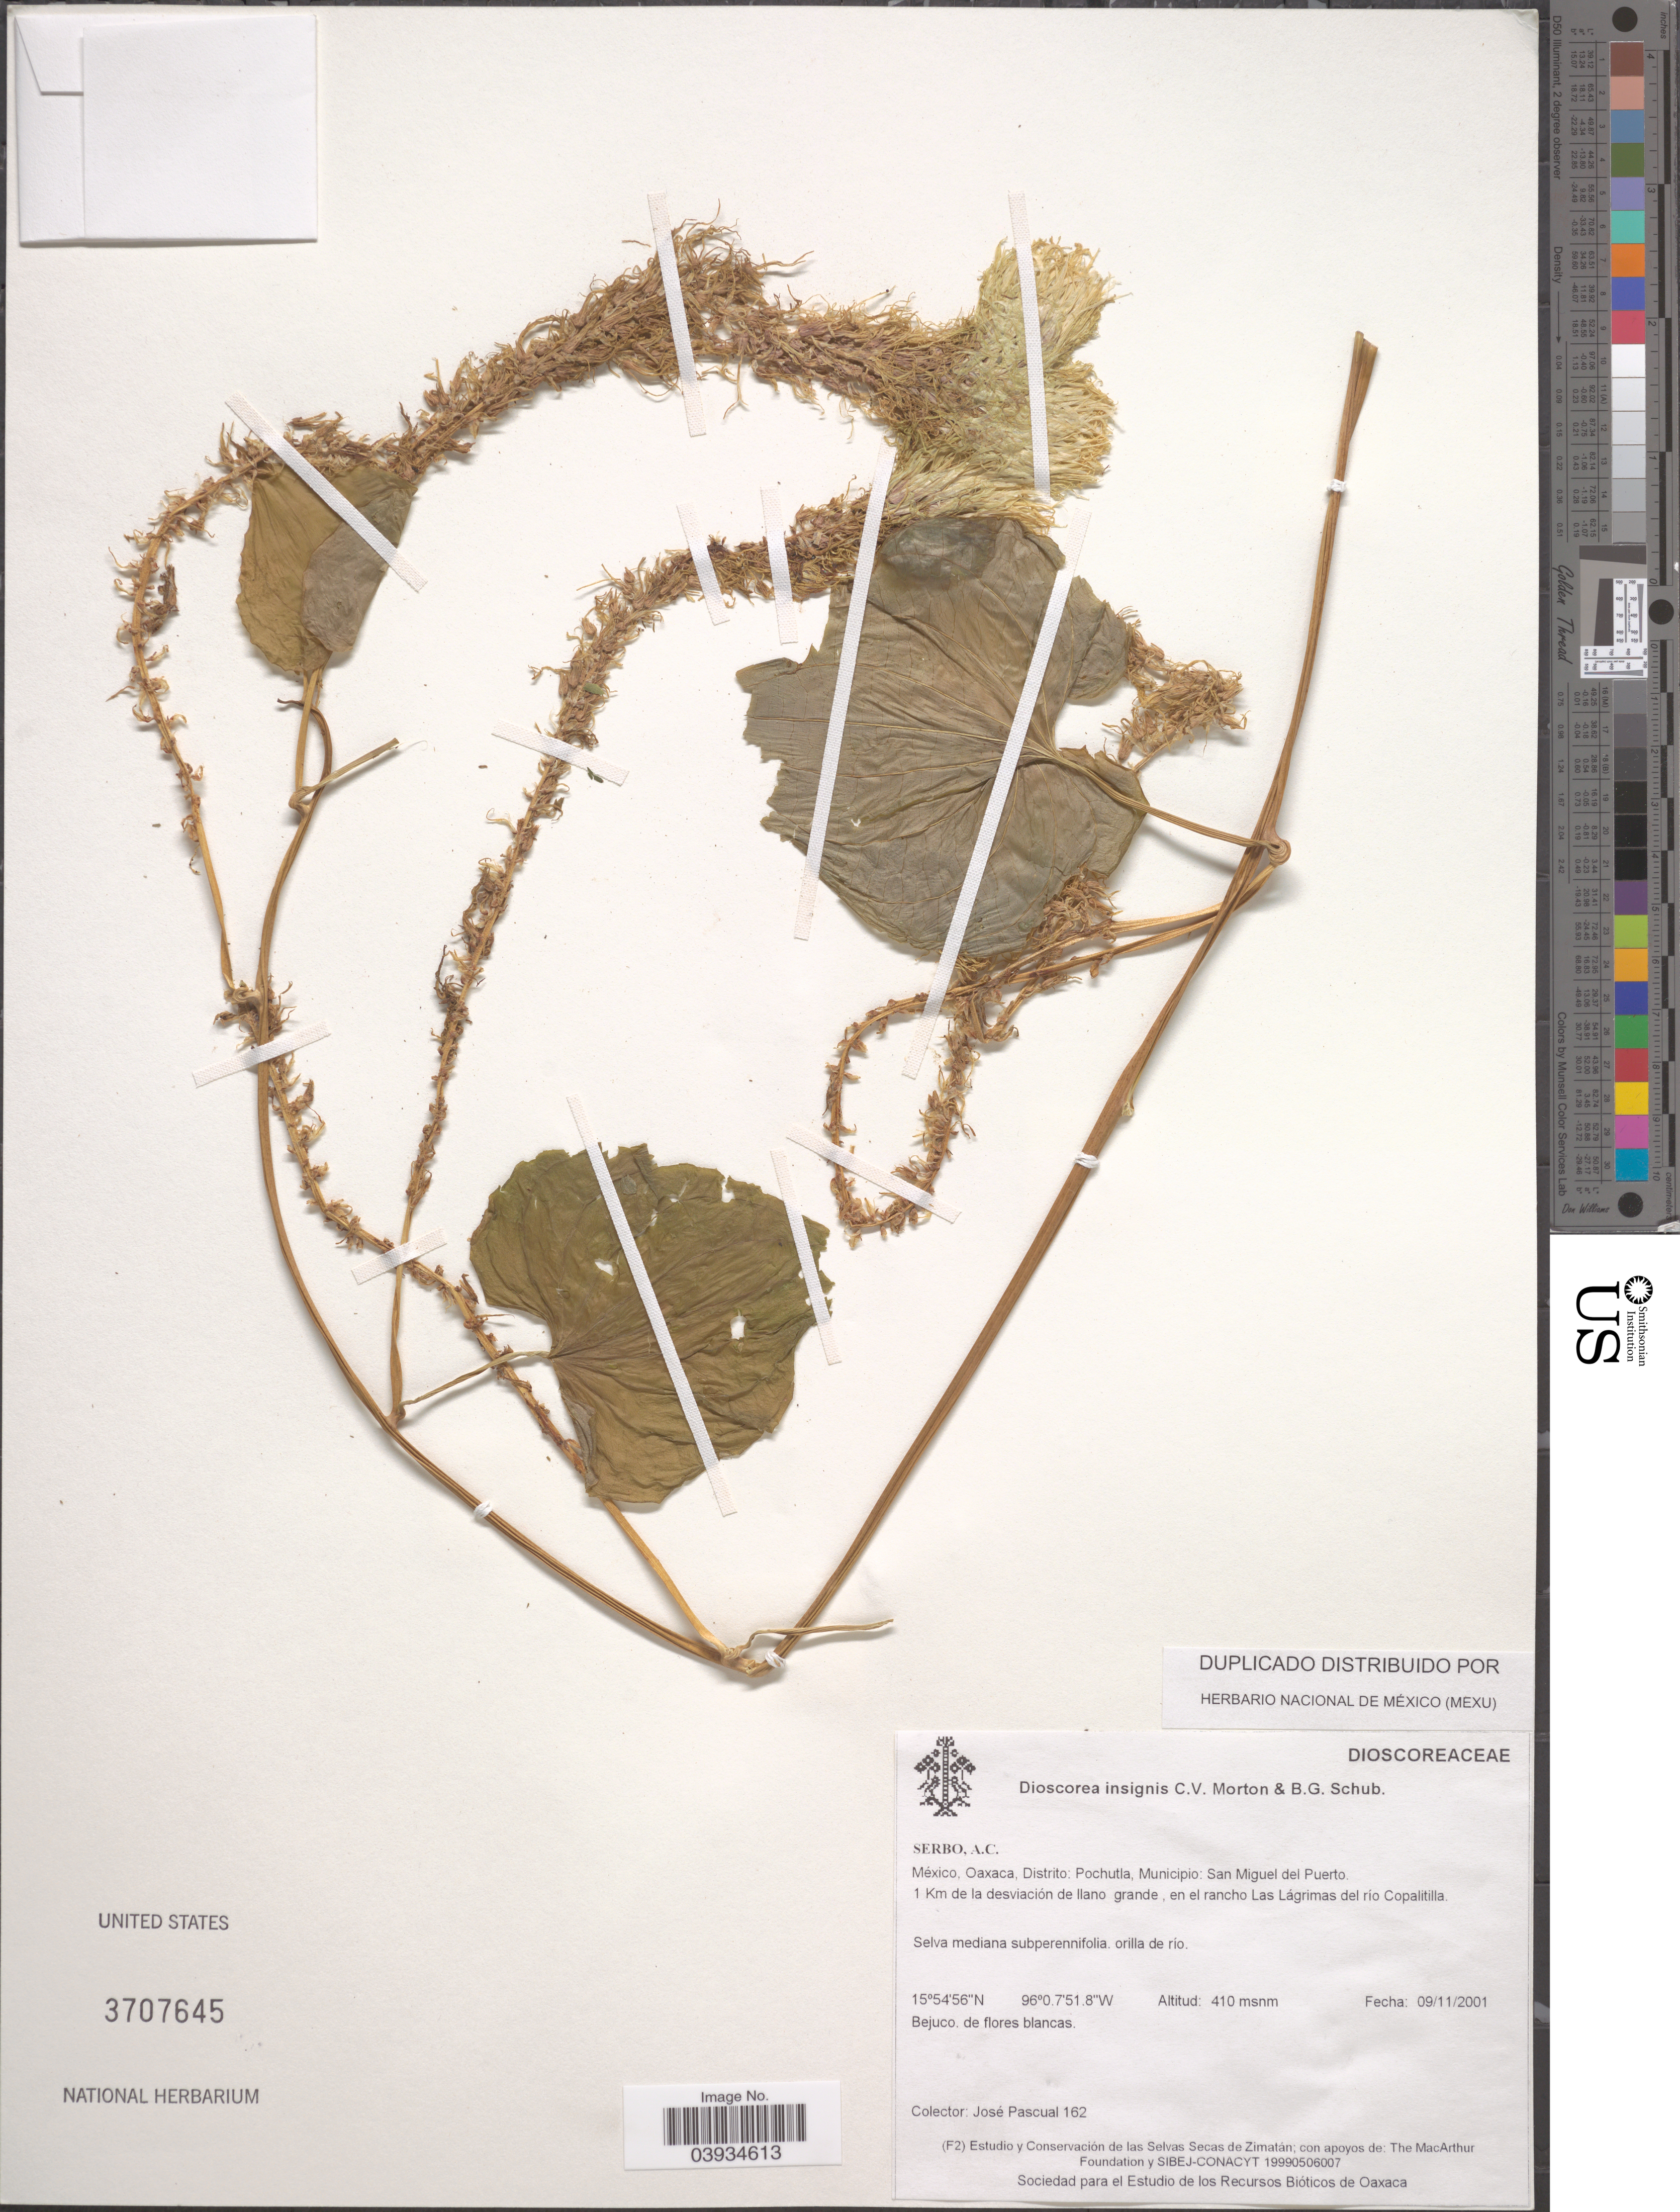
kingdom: Plantae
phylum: Tracheophyta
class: Liliopsida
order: Dioscoreales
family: Dioscoreaceae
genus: Dioscorea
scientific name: Dioscorea insignis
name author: C.V. Morton & B.G. Schub.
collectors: J. Pascual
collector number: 162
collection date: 2001-11-09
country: Mexico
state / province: Oaxaca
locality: Distrito: Pochutla, Municipio: San Miguel del Puerto. 1 Km de la desviación de llano grande, en el rancho Las Lágrimas del río Copalitilla.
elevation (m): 410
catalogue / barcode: US 3707645